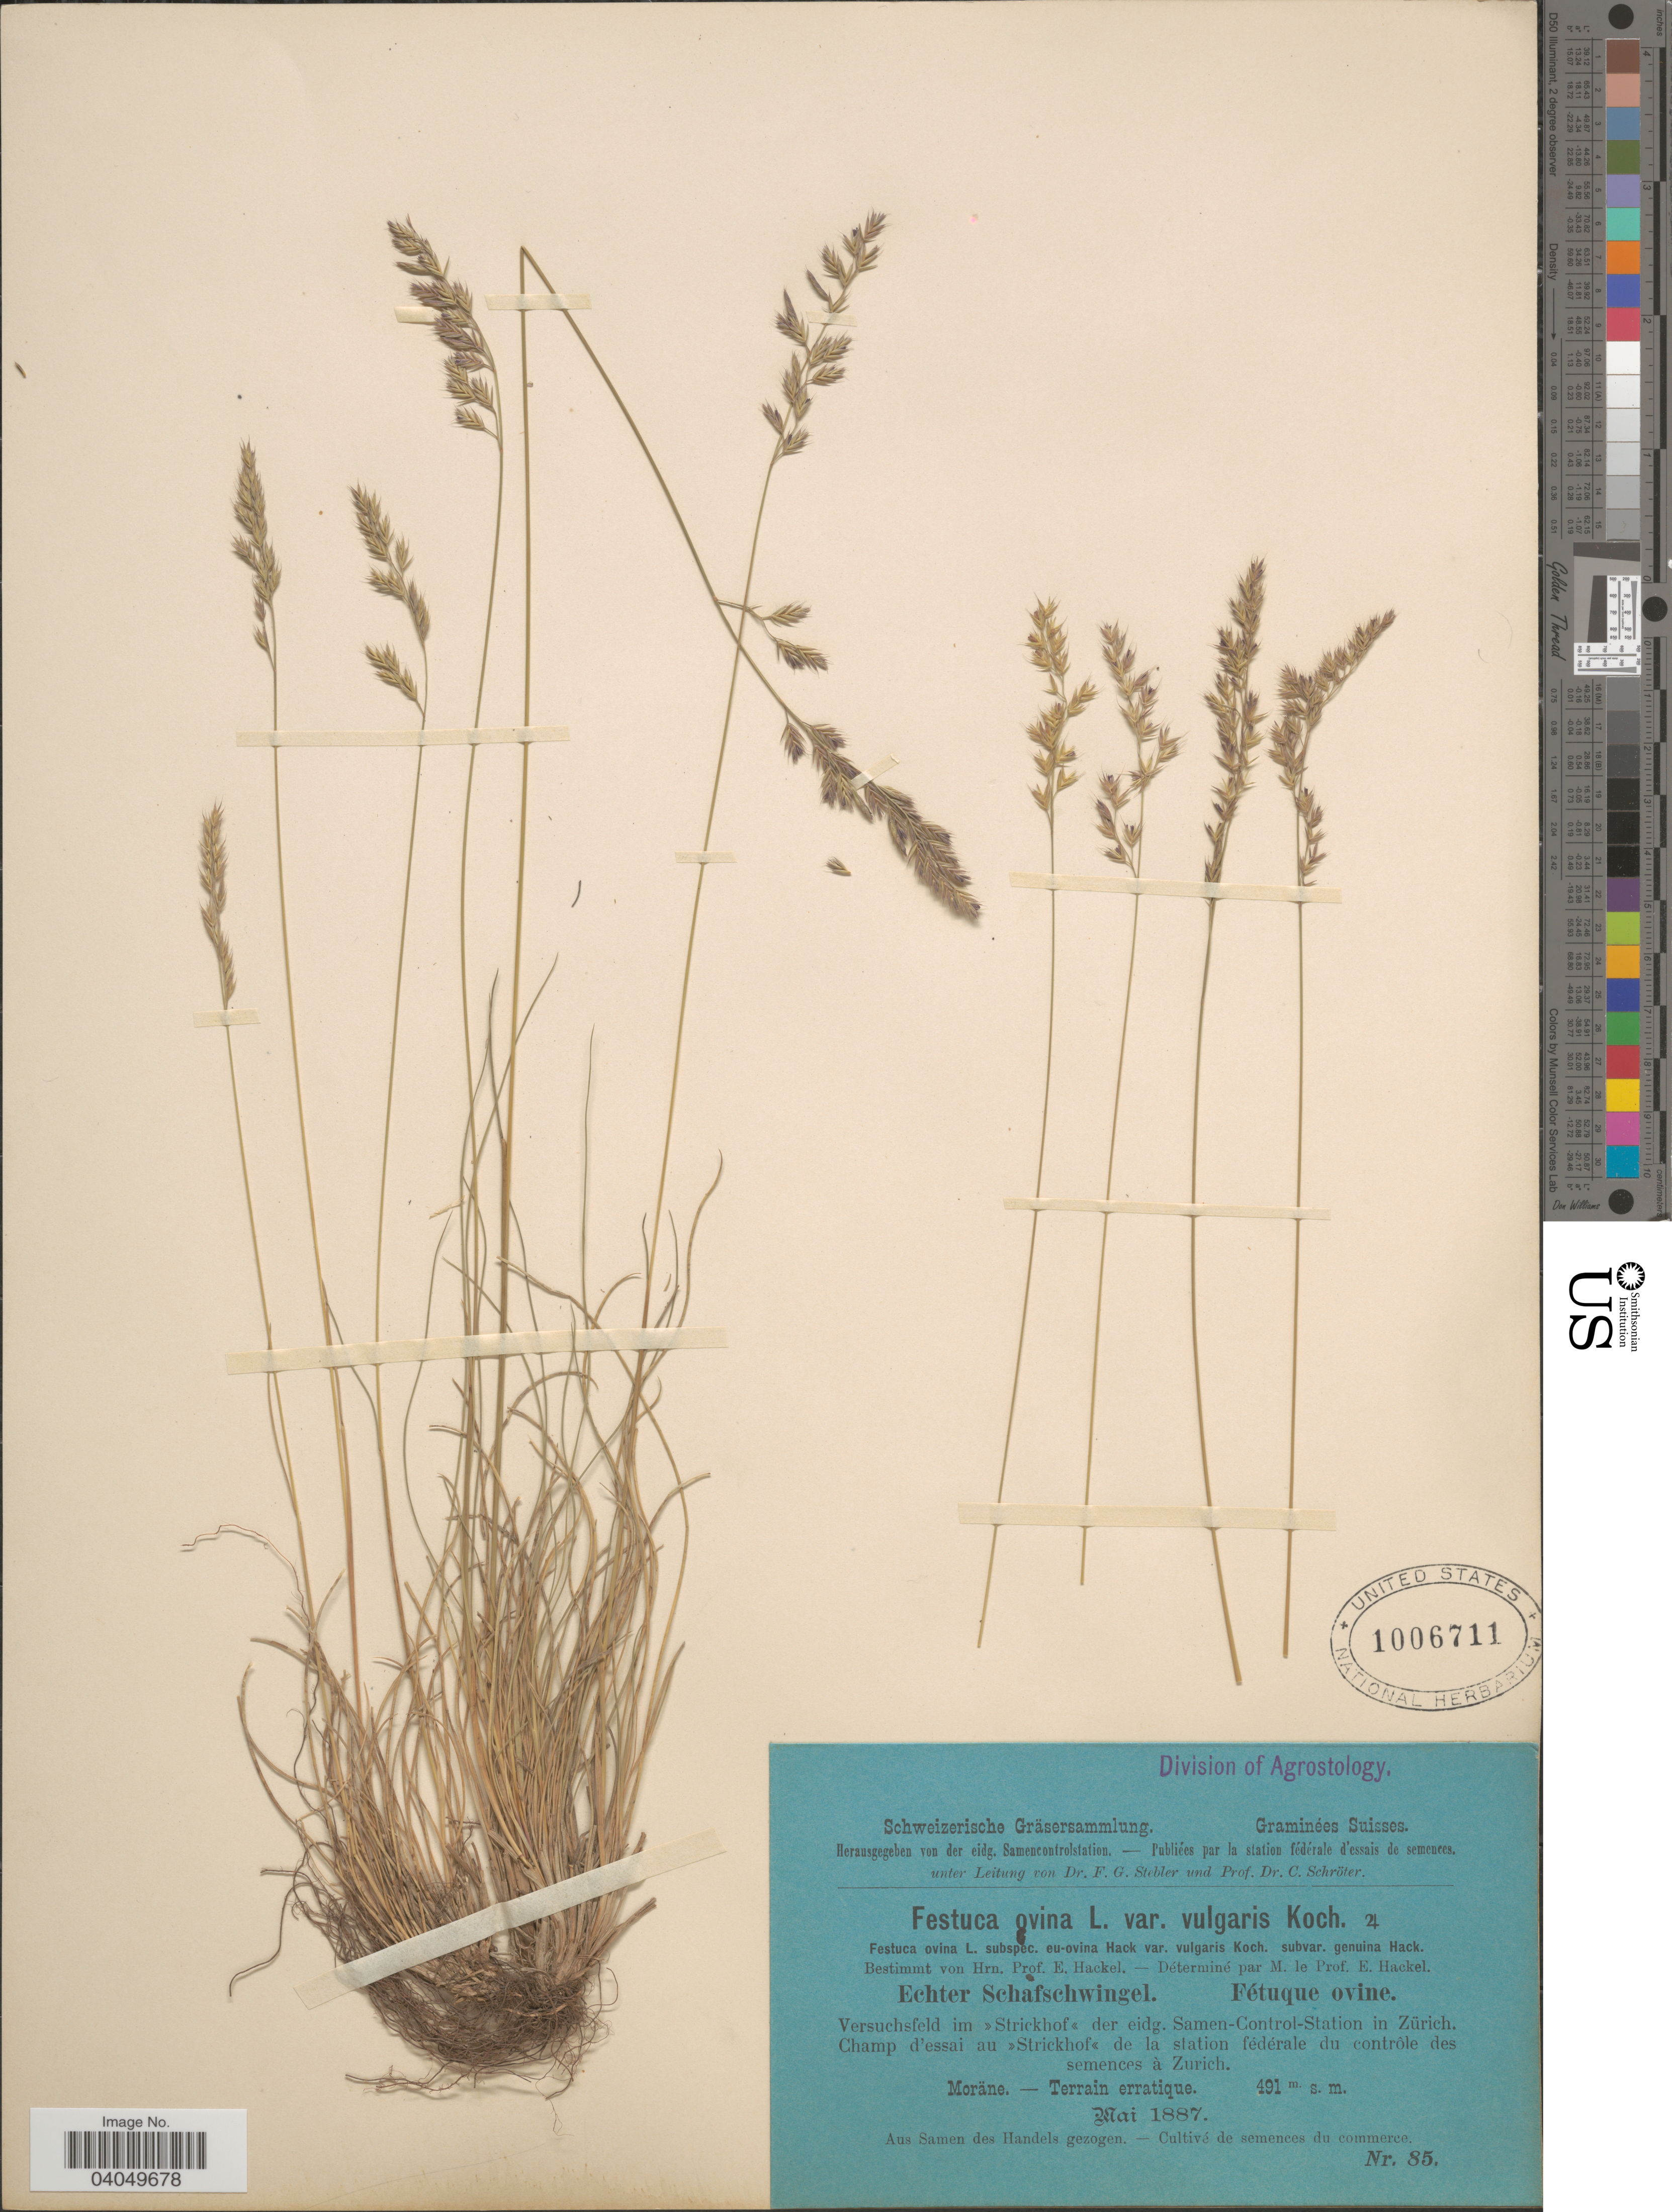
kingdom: Plantae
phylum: Tracheophyta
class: Liliopsida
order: Poales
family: Poaceae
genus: Festuca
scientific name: Festuca ovina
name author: L.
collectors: Stebler, F.G. & Schröter, C.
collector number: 85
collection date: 1887-05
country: Switzerland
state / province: Zurich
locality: Versuchsfeld im >Strickhof< der eidg. Samen-Control-Station in Zürich. Champ d'essai au >Strickhof< de la station fédérale du contrôle des semences à Zurich. Moräne. - Terrain erratique.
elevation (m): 491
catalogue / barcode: US 1006711